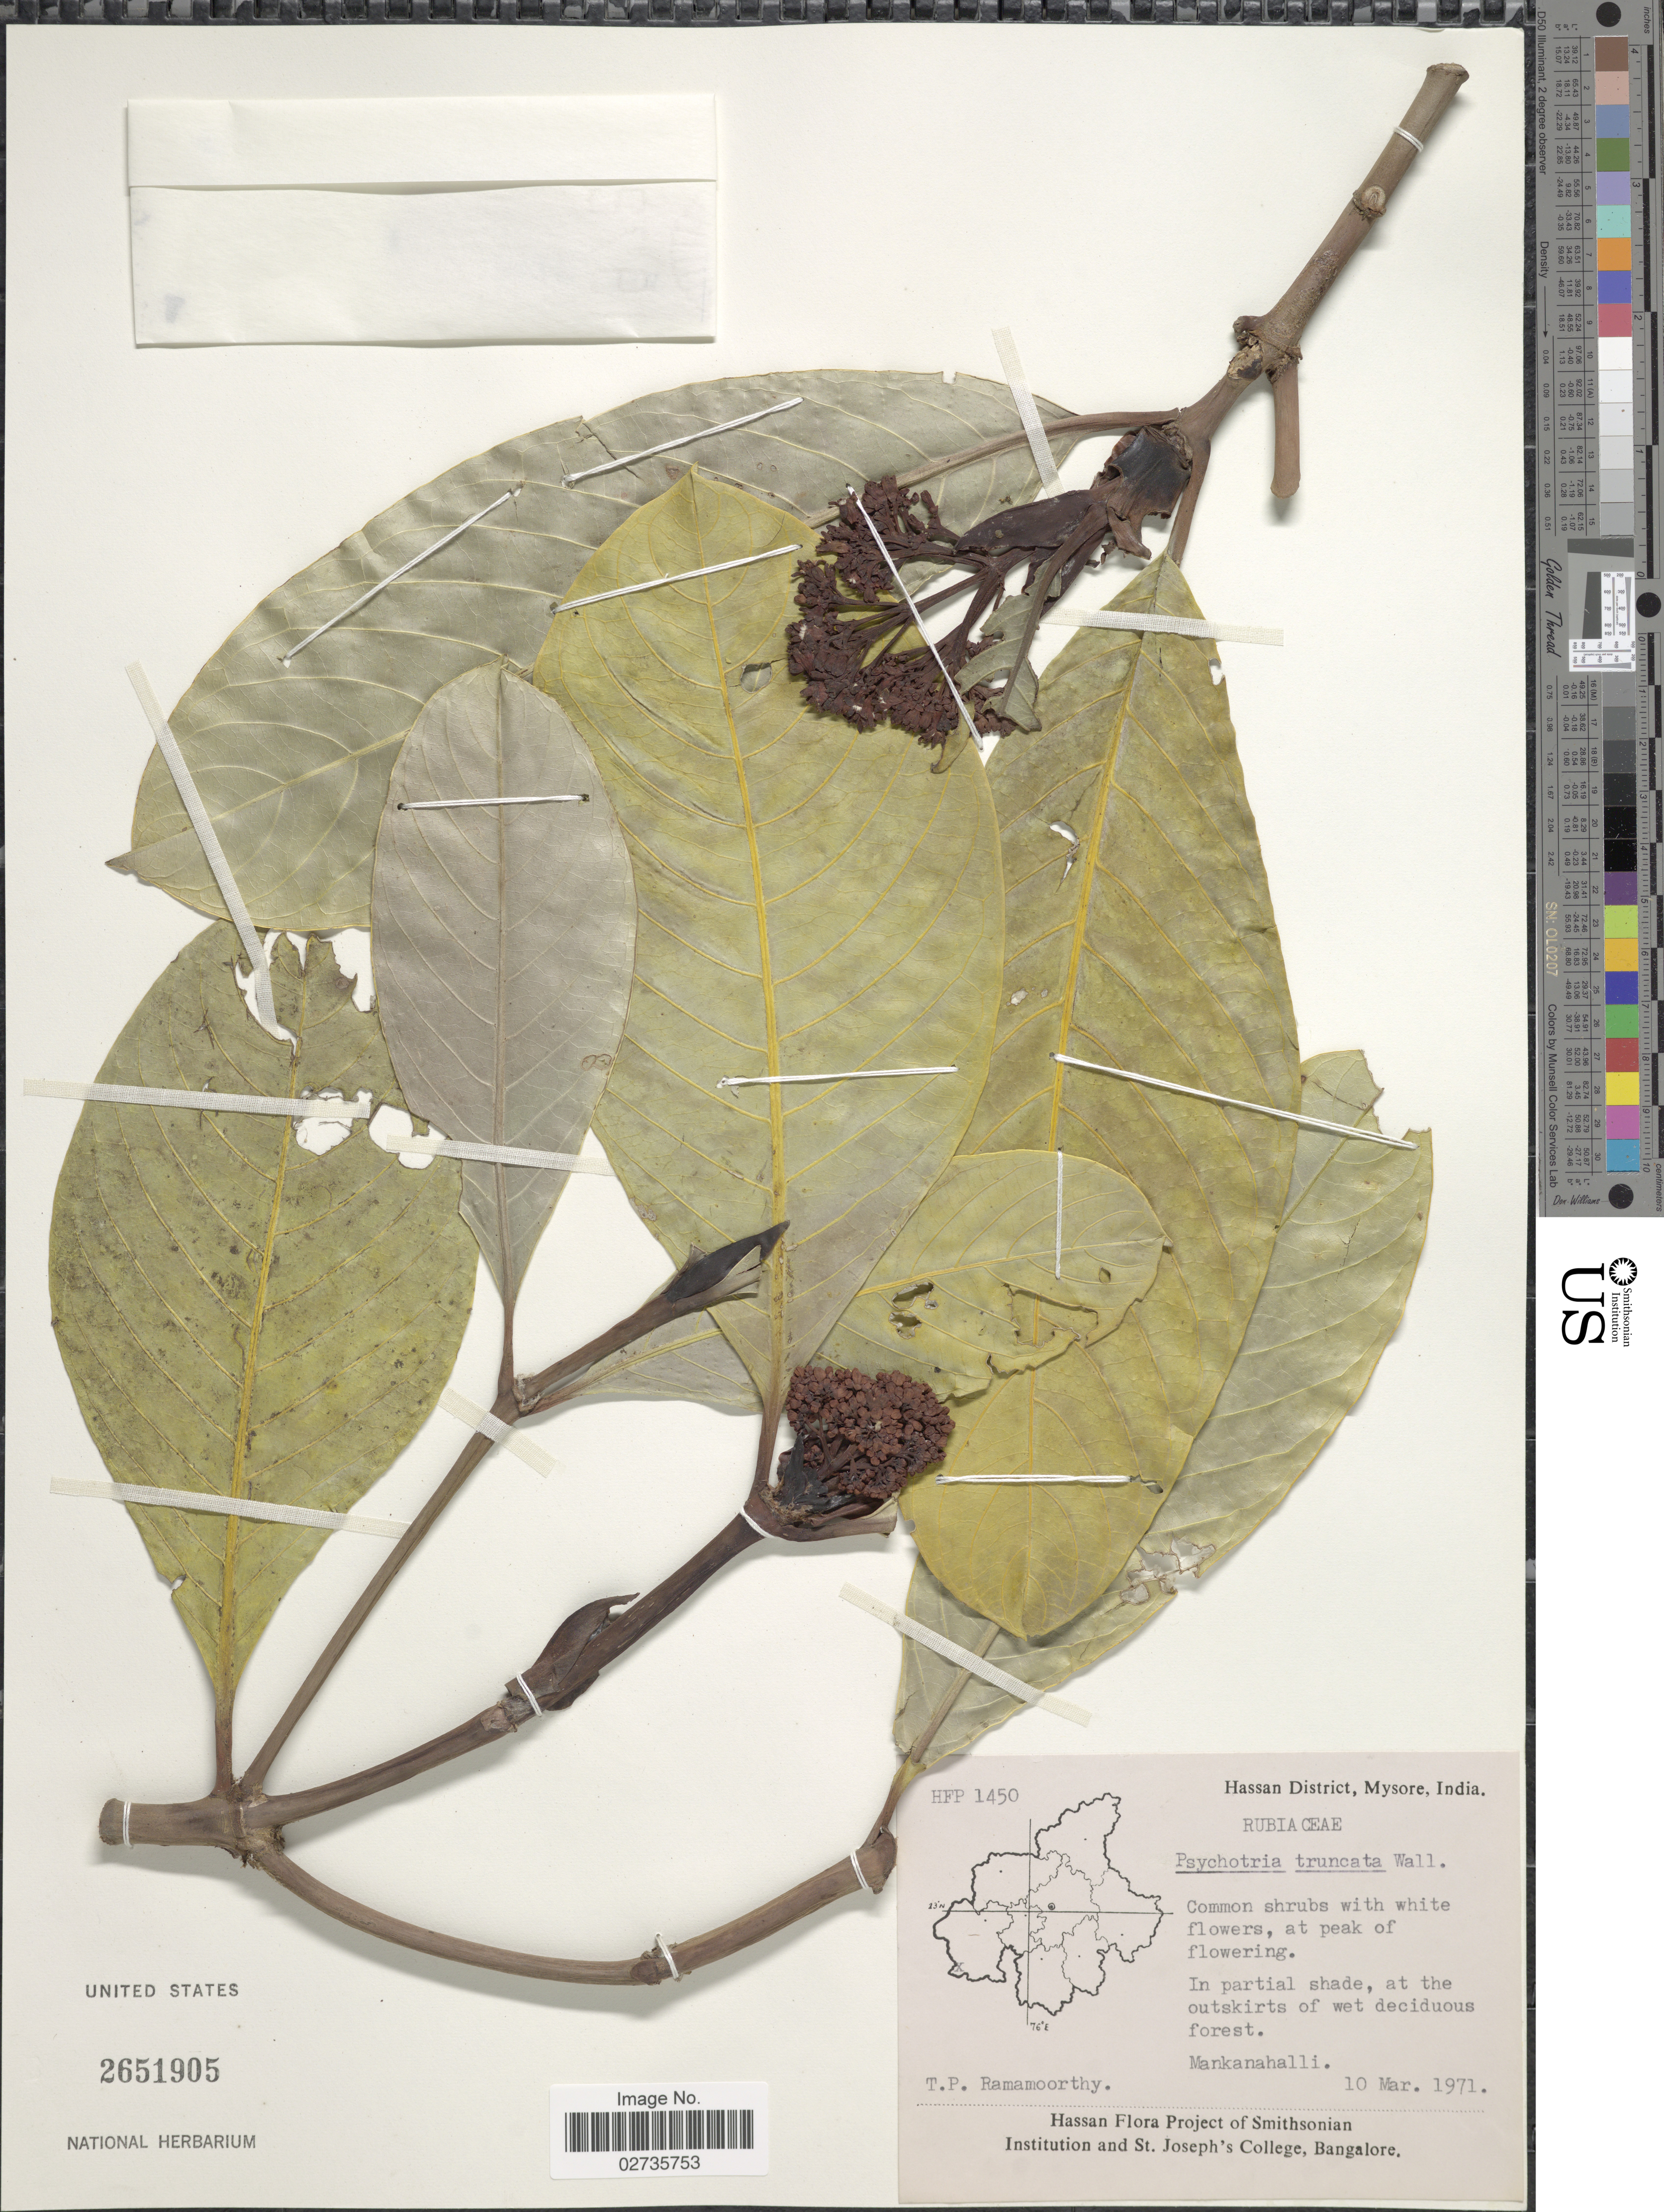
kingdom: Plantae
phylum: Tracheophyta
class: Magnoliopsida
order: Gentianales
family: Rubiaceae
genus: Psychotria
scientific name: Psychotria truncata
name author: Wall.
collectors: T. P. Ramamoorthy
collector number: HFP 1450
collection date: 1971-03-10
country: India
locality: Hassan District, Mysore, In partial shade, at the outskirts of wet deciduous forest. Mankanahalli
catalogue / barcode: US 2651905